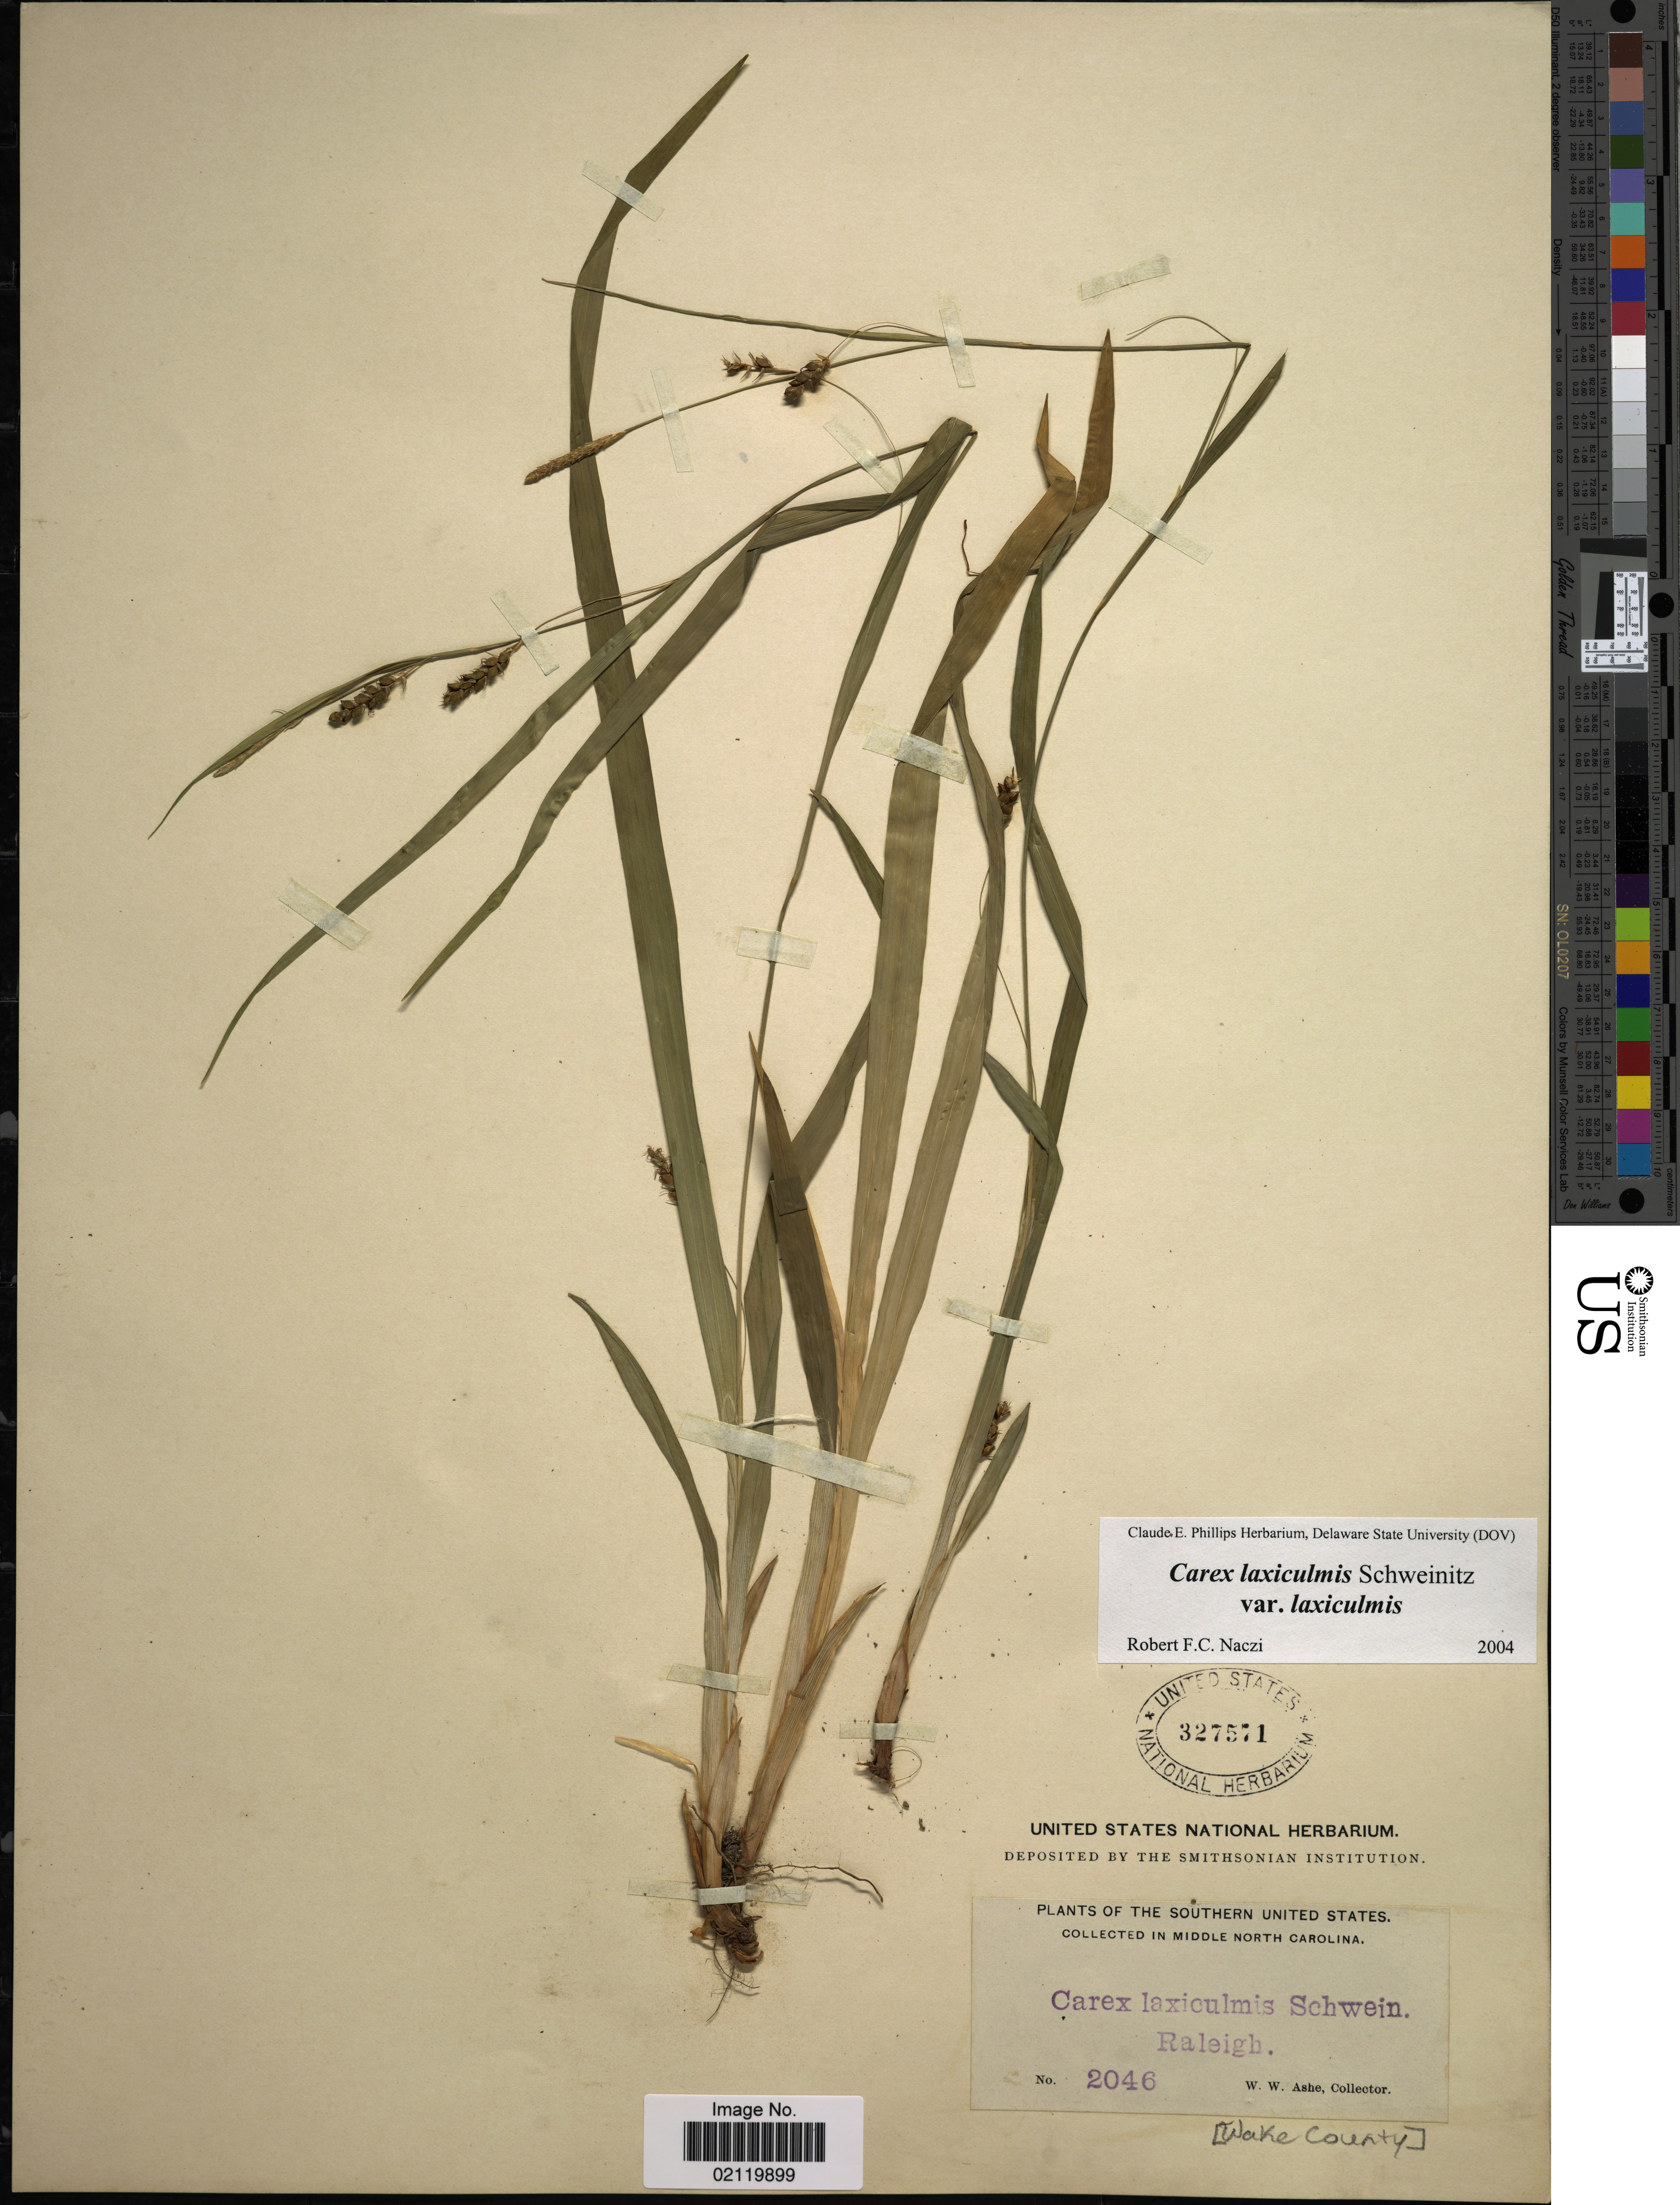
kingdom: Plantae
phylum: Tracheophyta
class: Liliopsida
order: Poales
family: Cyperaceae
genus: Carex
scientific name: Carex laxiculmis var. laxiculmis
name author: Schwein.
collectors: W. W. Ashe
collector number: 2046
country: United States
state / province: North Carolina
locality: Southern United States. Middle North Carolina. Raleigh. Wake County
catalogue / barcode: US 327571